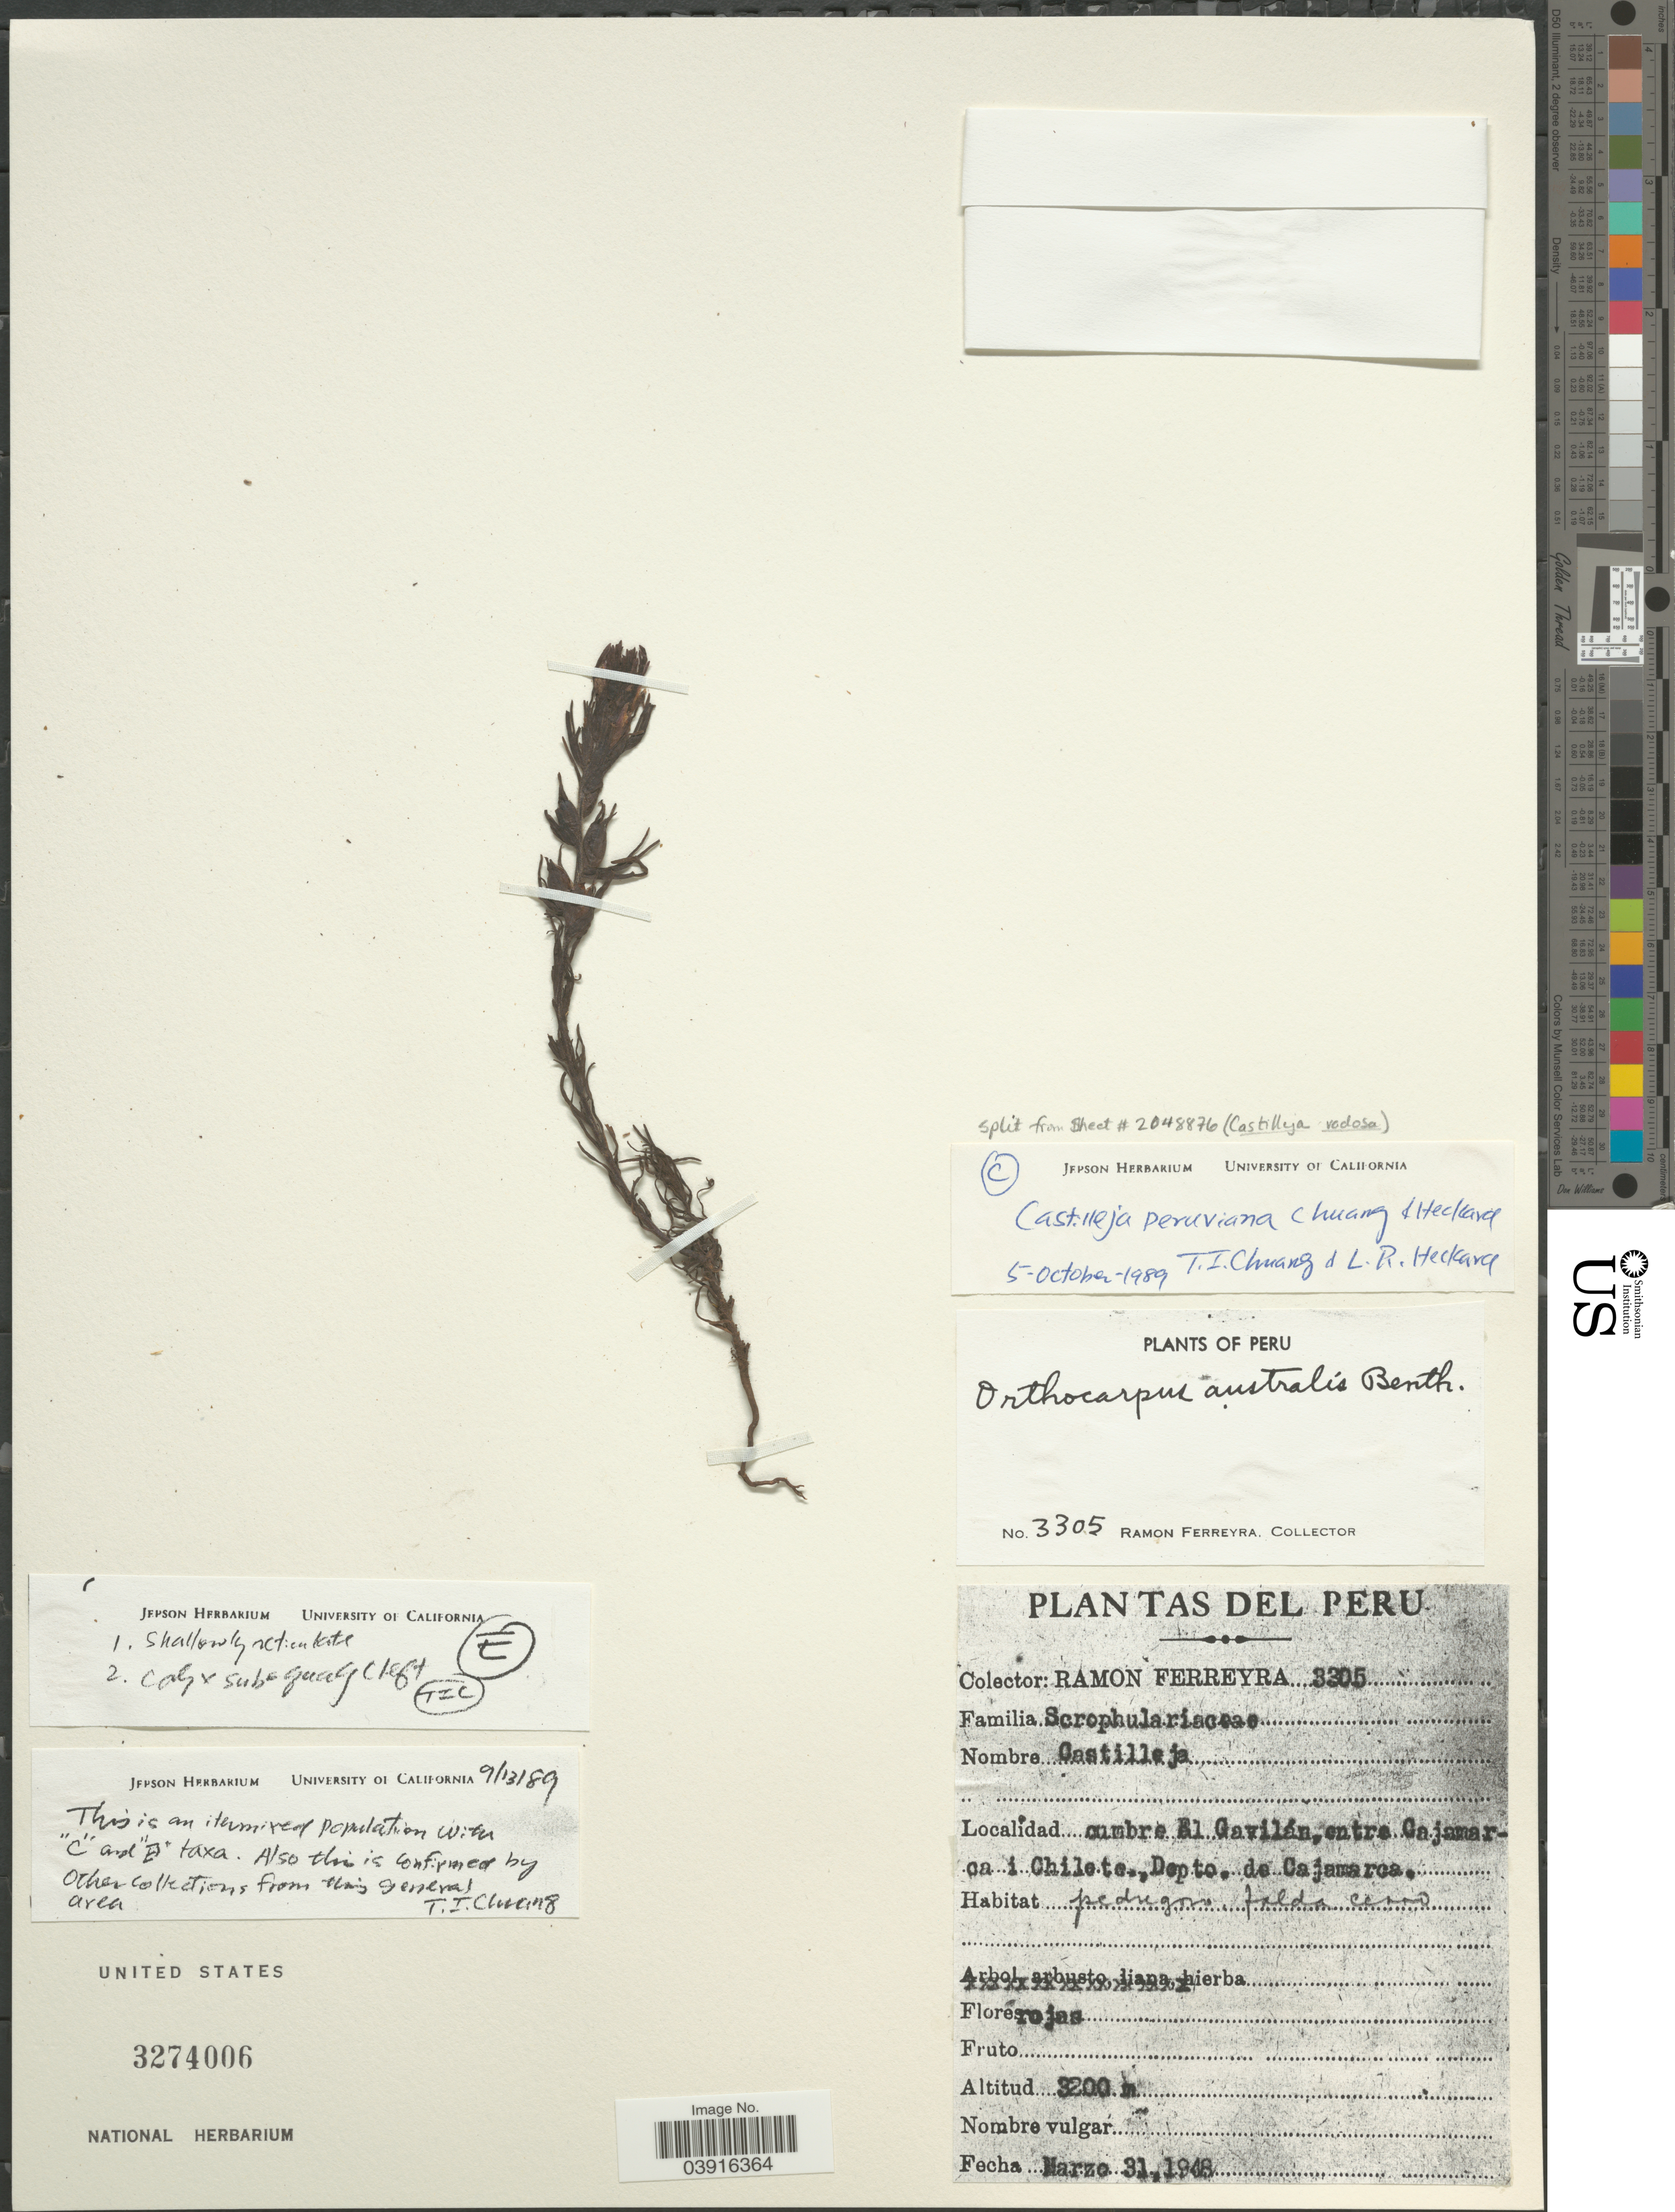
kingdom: Plantae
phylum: Tracheophyta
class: Magnoliopsida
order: Lamiales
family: Orobanchaceae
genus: Castilleja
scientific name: Castilleja peruviana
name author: T.I. Chuang & Heckard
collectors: R. A. Ferreyra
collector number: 3305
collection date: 1948-03-31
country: Peru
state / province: Cajamarca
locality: Cumbre El Gavilán, entre Cajamarca i Chilete, Depto. de Cajamarca.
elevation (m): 3200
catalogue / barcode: US 3274006